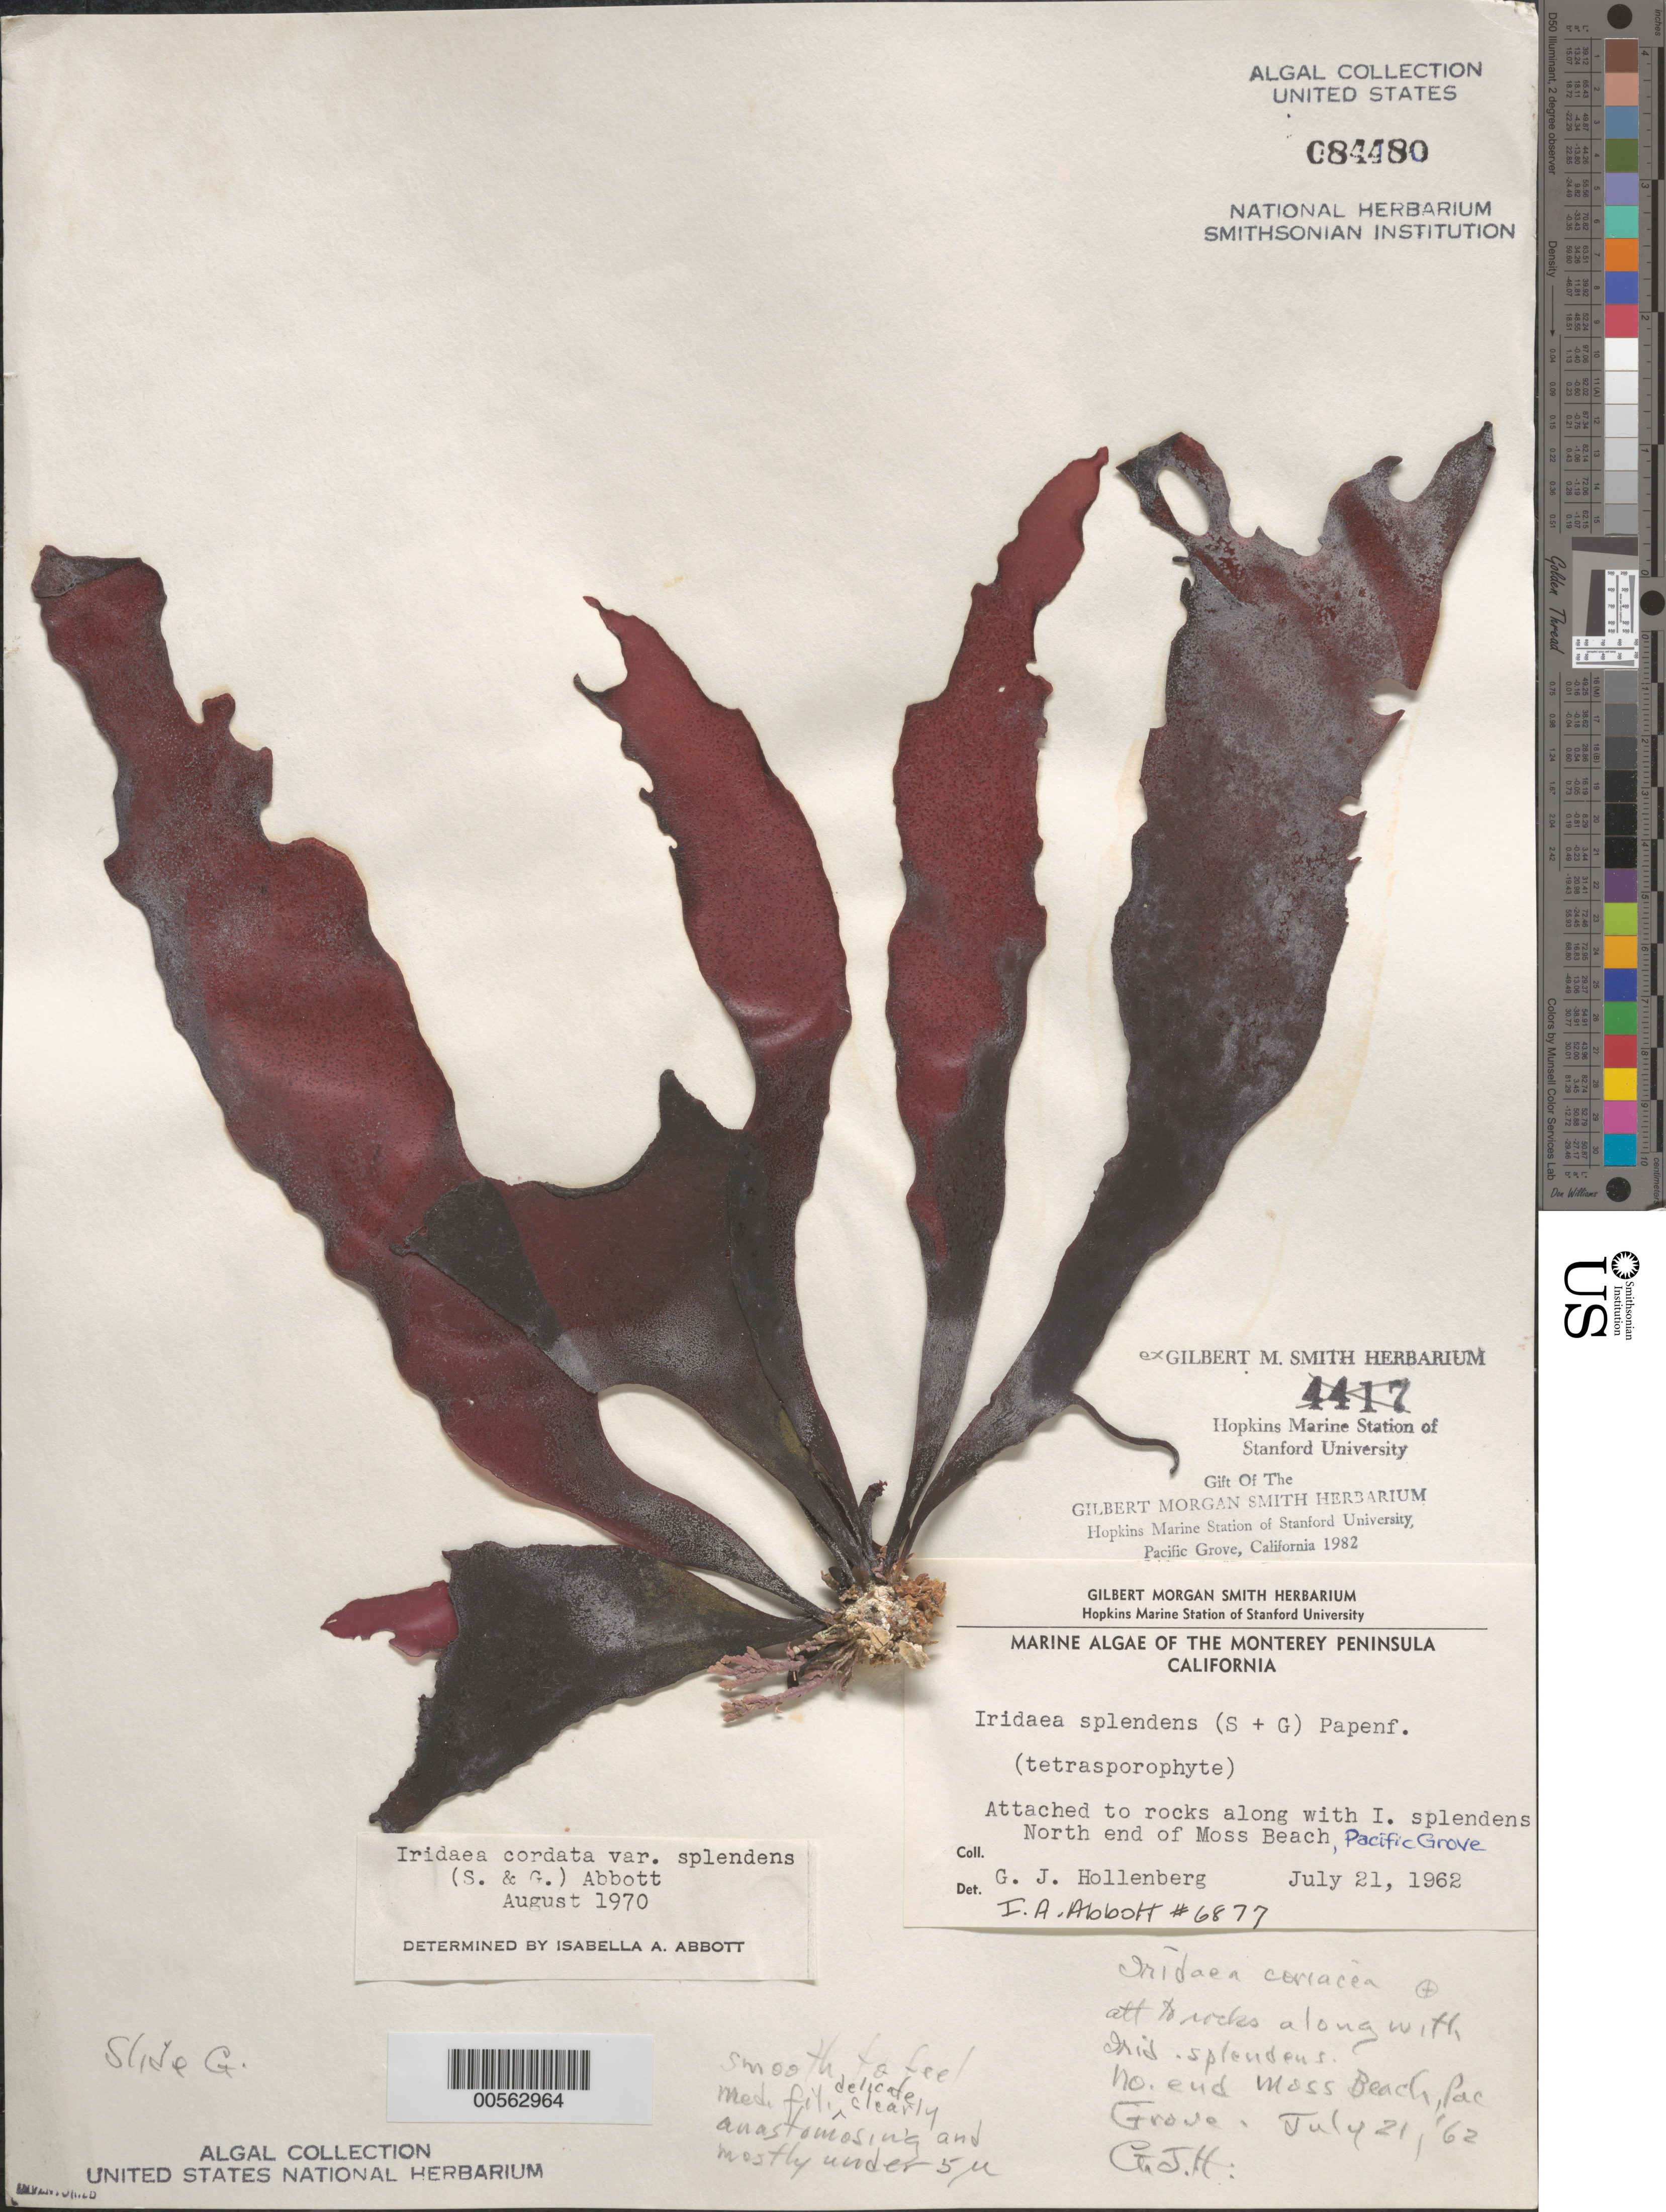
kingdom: Plantae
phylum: Rhodophyta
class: Florideophyceae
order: Gigartinales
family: Gigartinaceae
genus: Iridaea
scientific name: Iridaea cordata var. splendens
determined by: Abbott, Isabella A.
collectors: G. Hollenberg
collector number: IAA 6877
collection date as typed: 21 Jul 1962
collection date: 1962-07-21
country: United States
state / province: California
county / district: Monterey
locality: Moss Beach, Pacific Grove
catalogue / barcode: US 84480